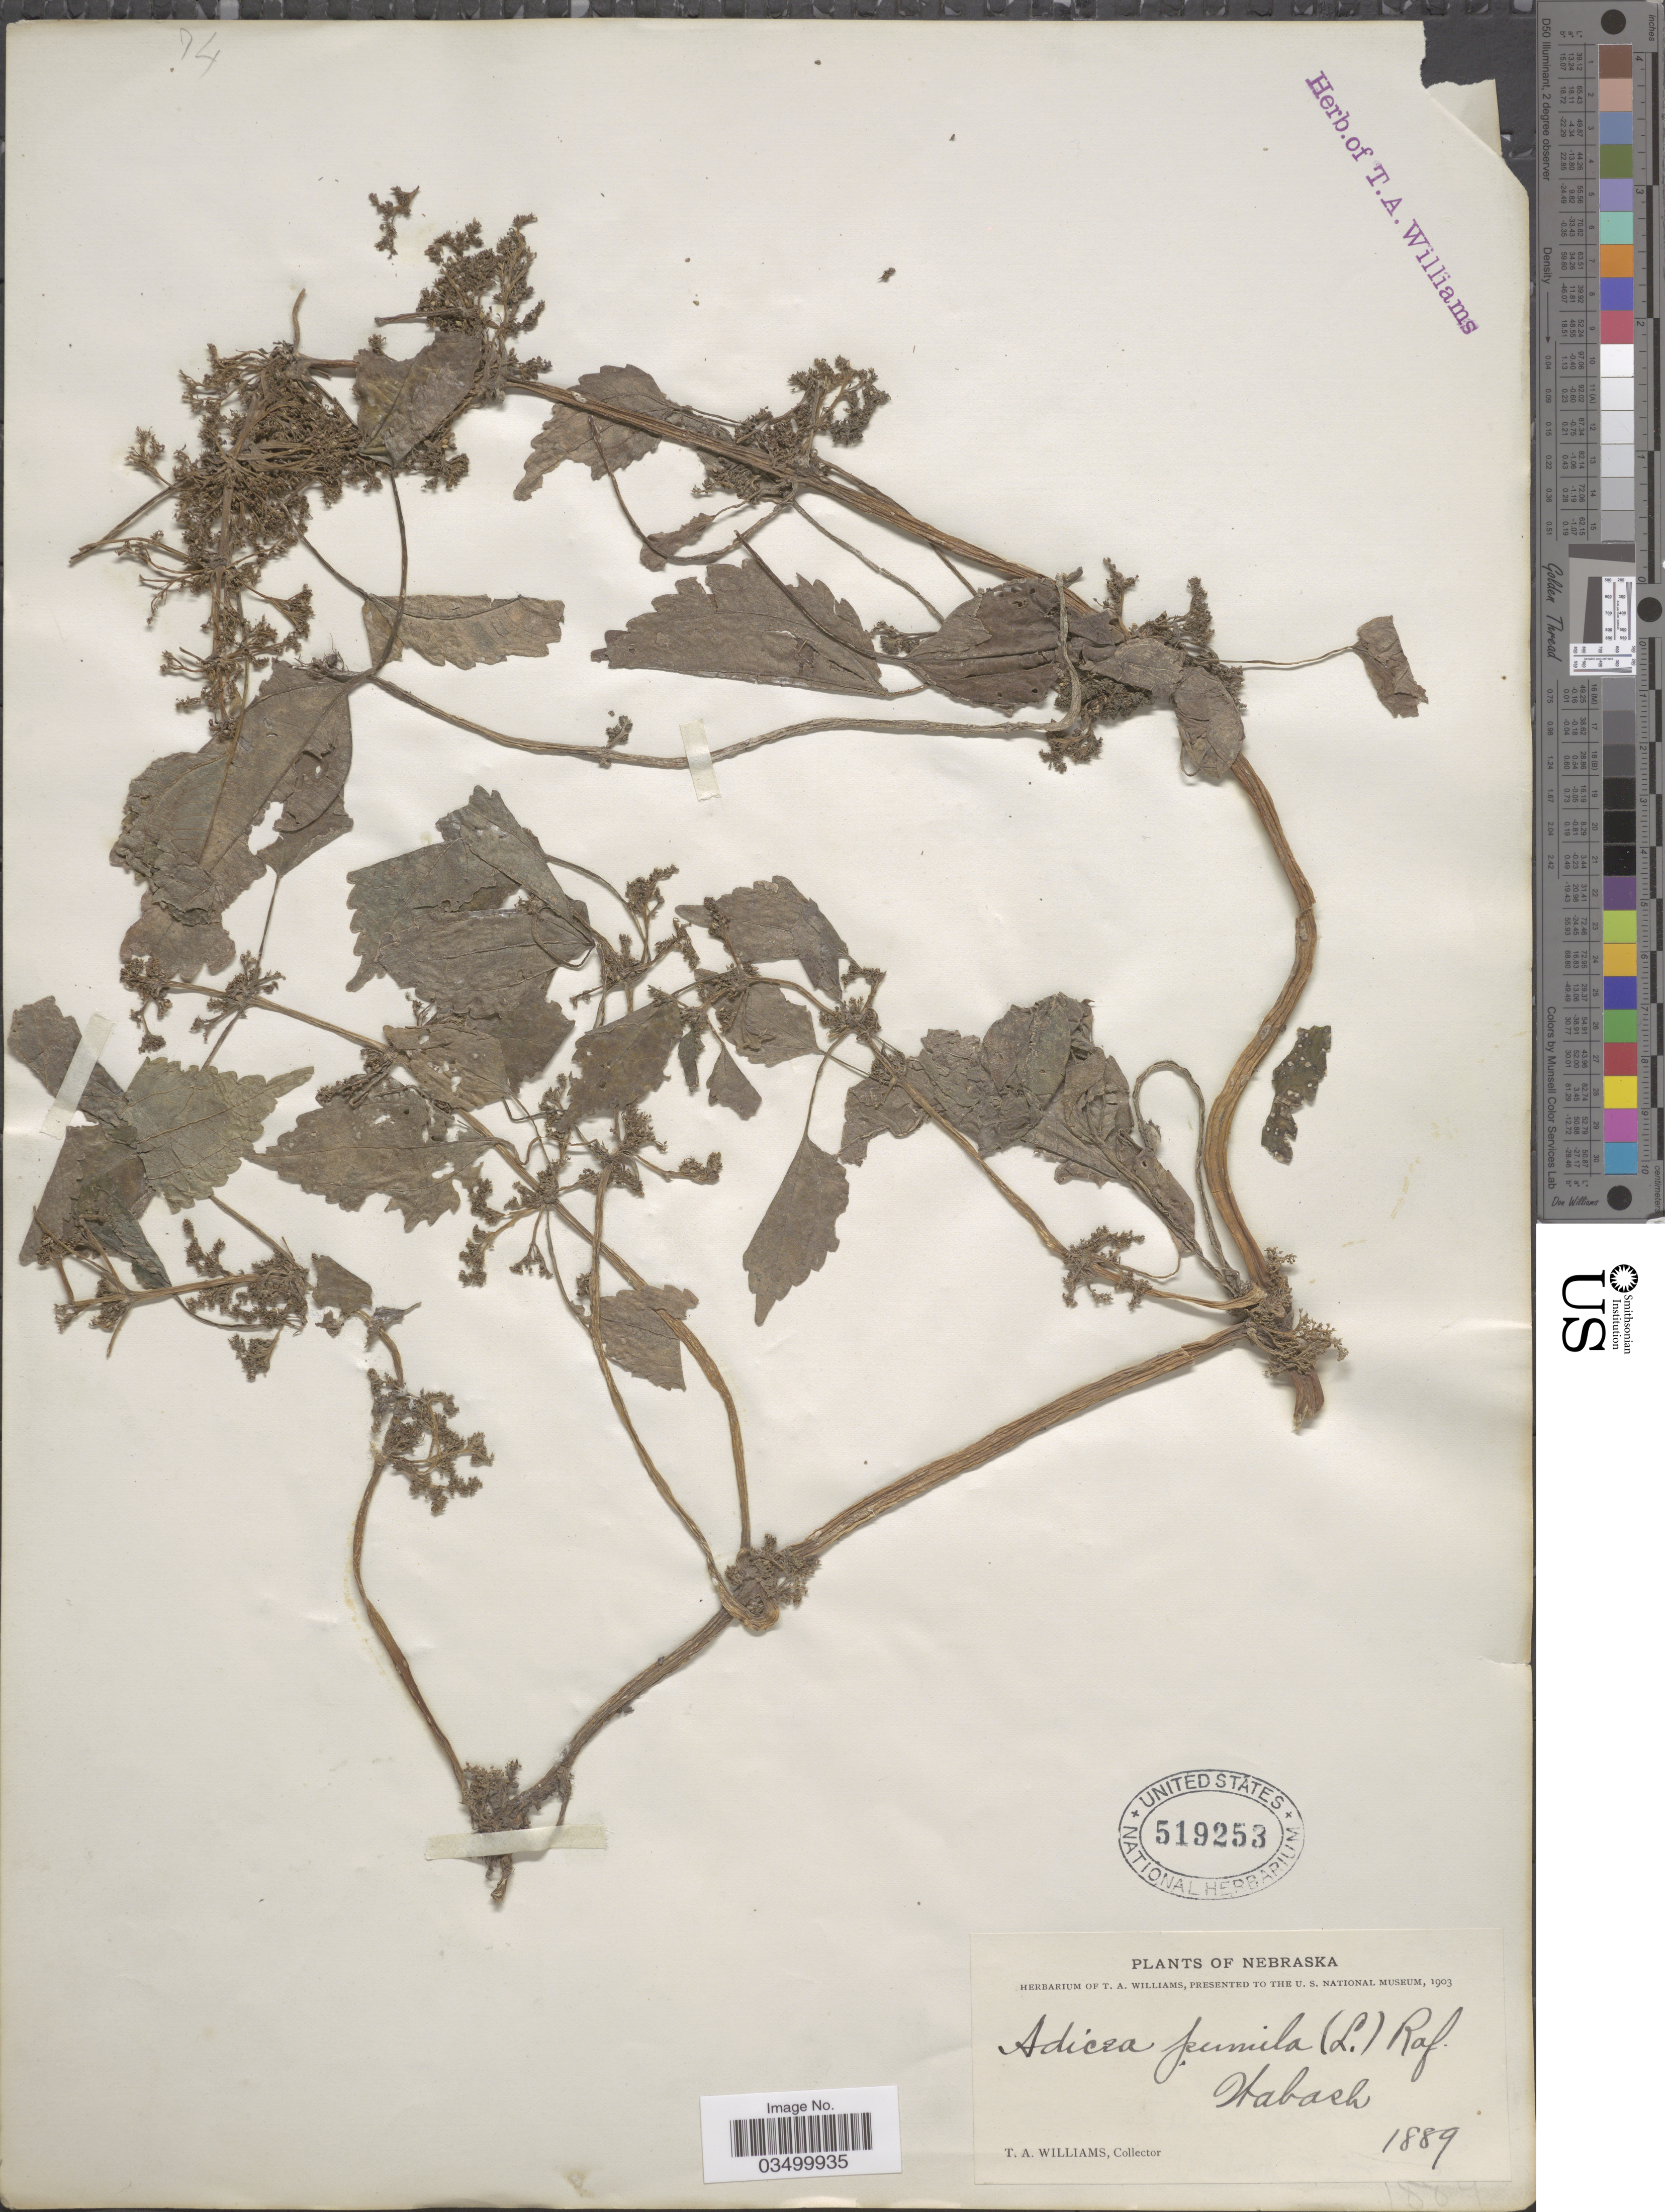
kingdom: Plantae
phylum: Tracheophyta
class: Magnoliopsida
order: Rosales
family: Urticaceae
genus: Pilea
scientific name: Pilea pumila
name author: (L.) A. Gray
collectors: T. Williams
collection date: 1889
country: United States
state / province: Nebraska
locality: Wabash.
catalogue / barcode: US 519253